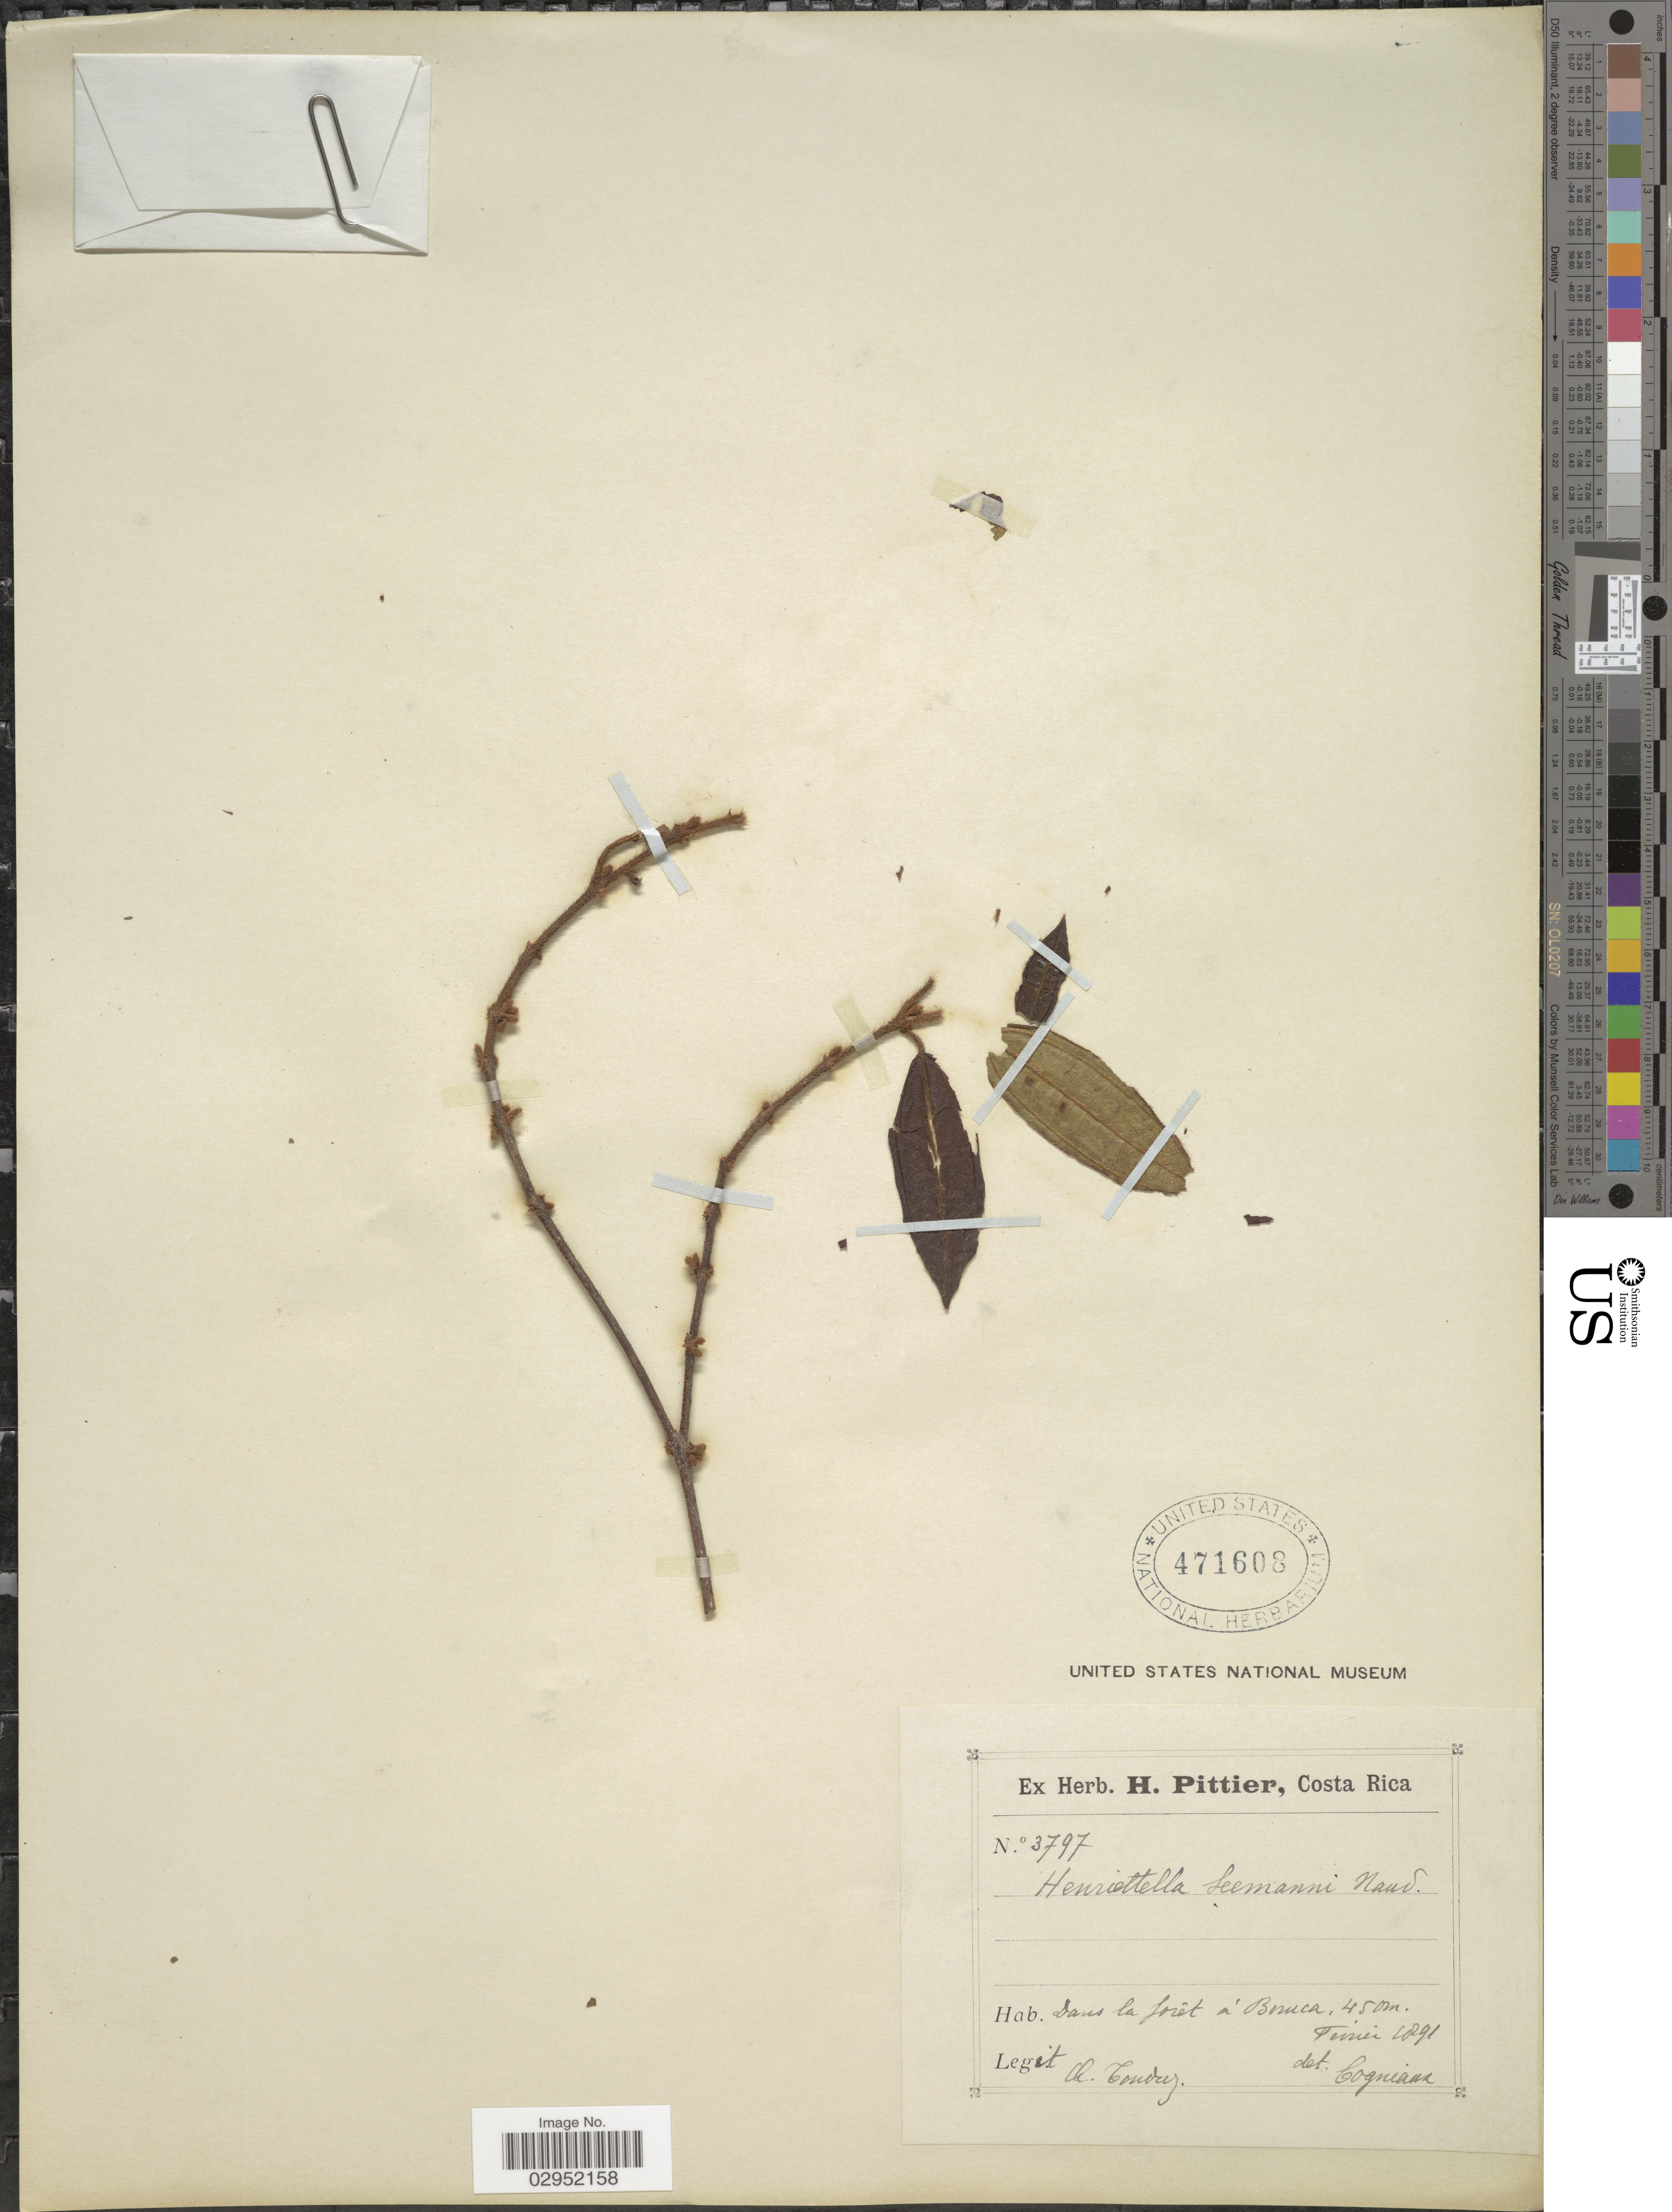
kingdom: Plantae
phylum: Tracheophyta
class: Magnoliopsida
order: Myrtales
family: Melastomataceae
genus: Henriettea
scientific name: Henriettea seemannii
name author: (Naudin) L.O. Williams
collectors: A. Tonduz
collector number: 3797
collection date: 1891-02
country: Costa Rica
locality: Dans la forêt á Boruca.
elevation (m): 450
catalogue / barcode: US 471608